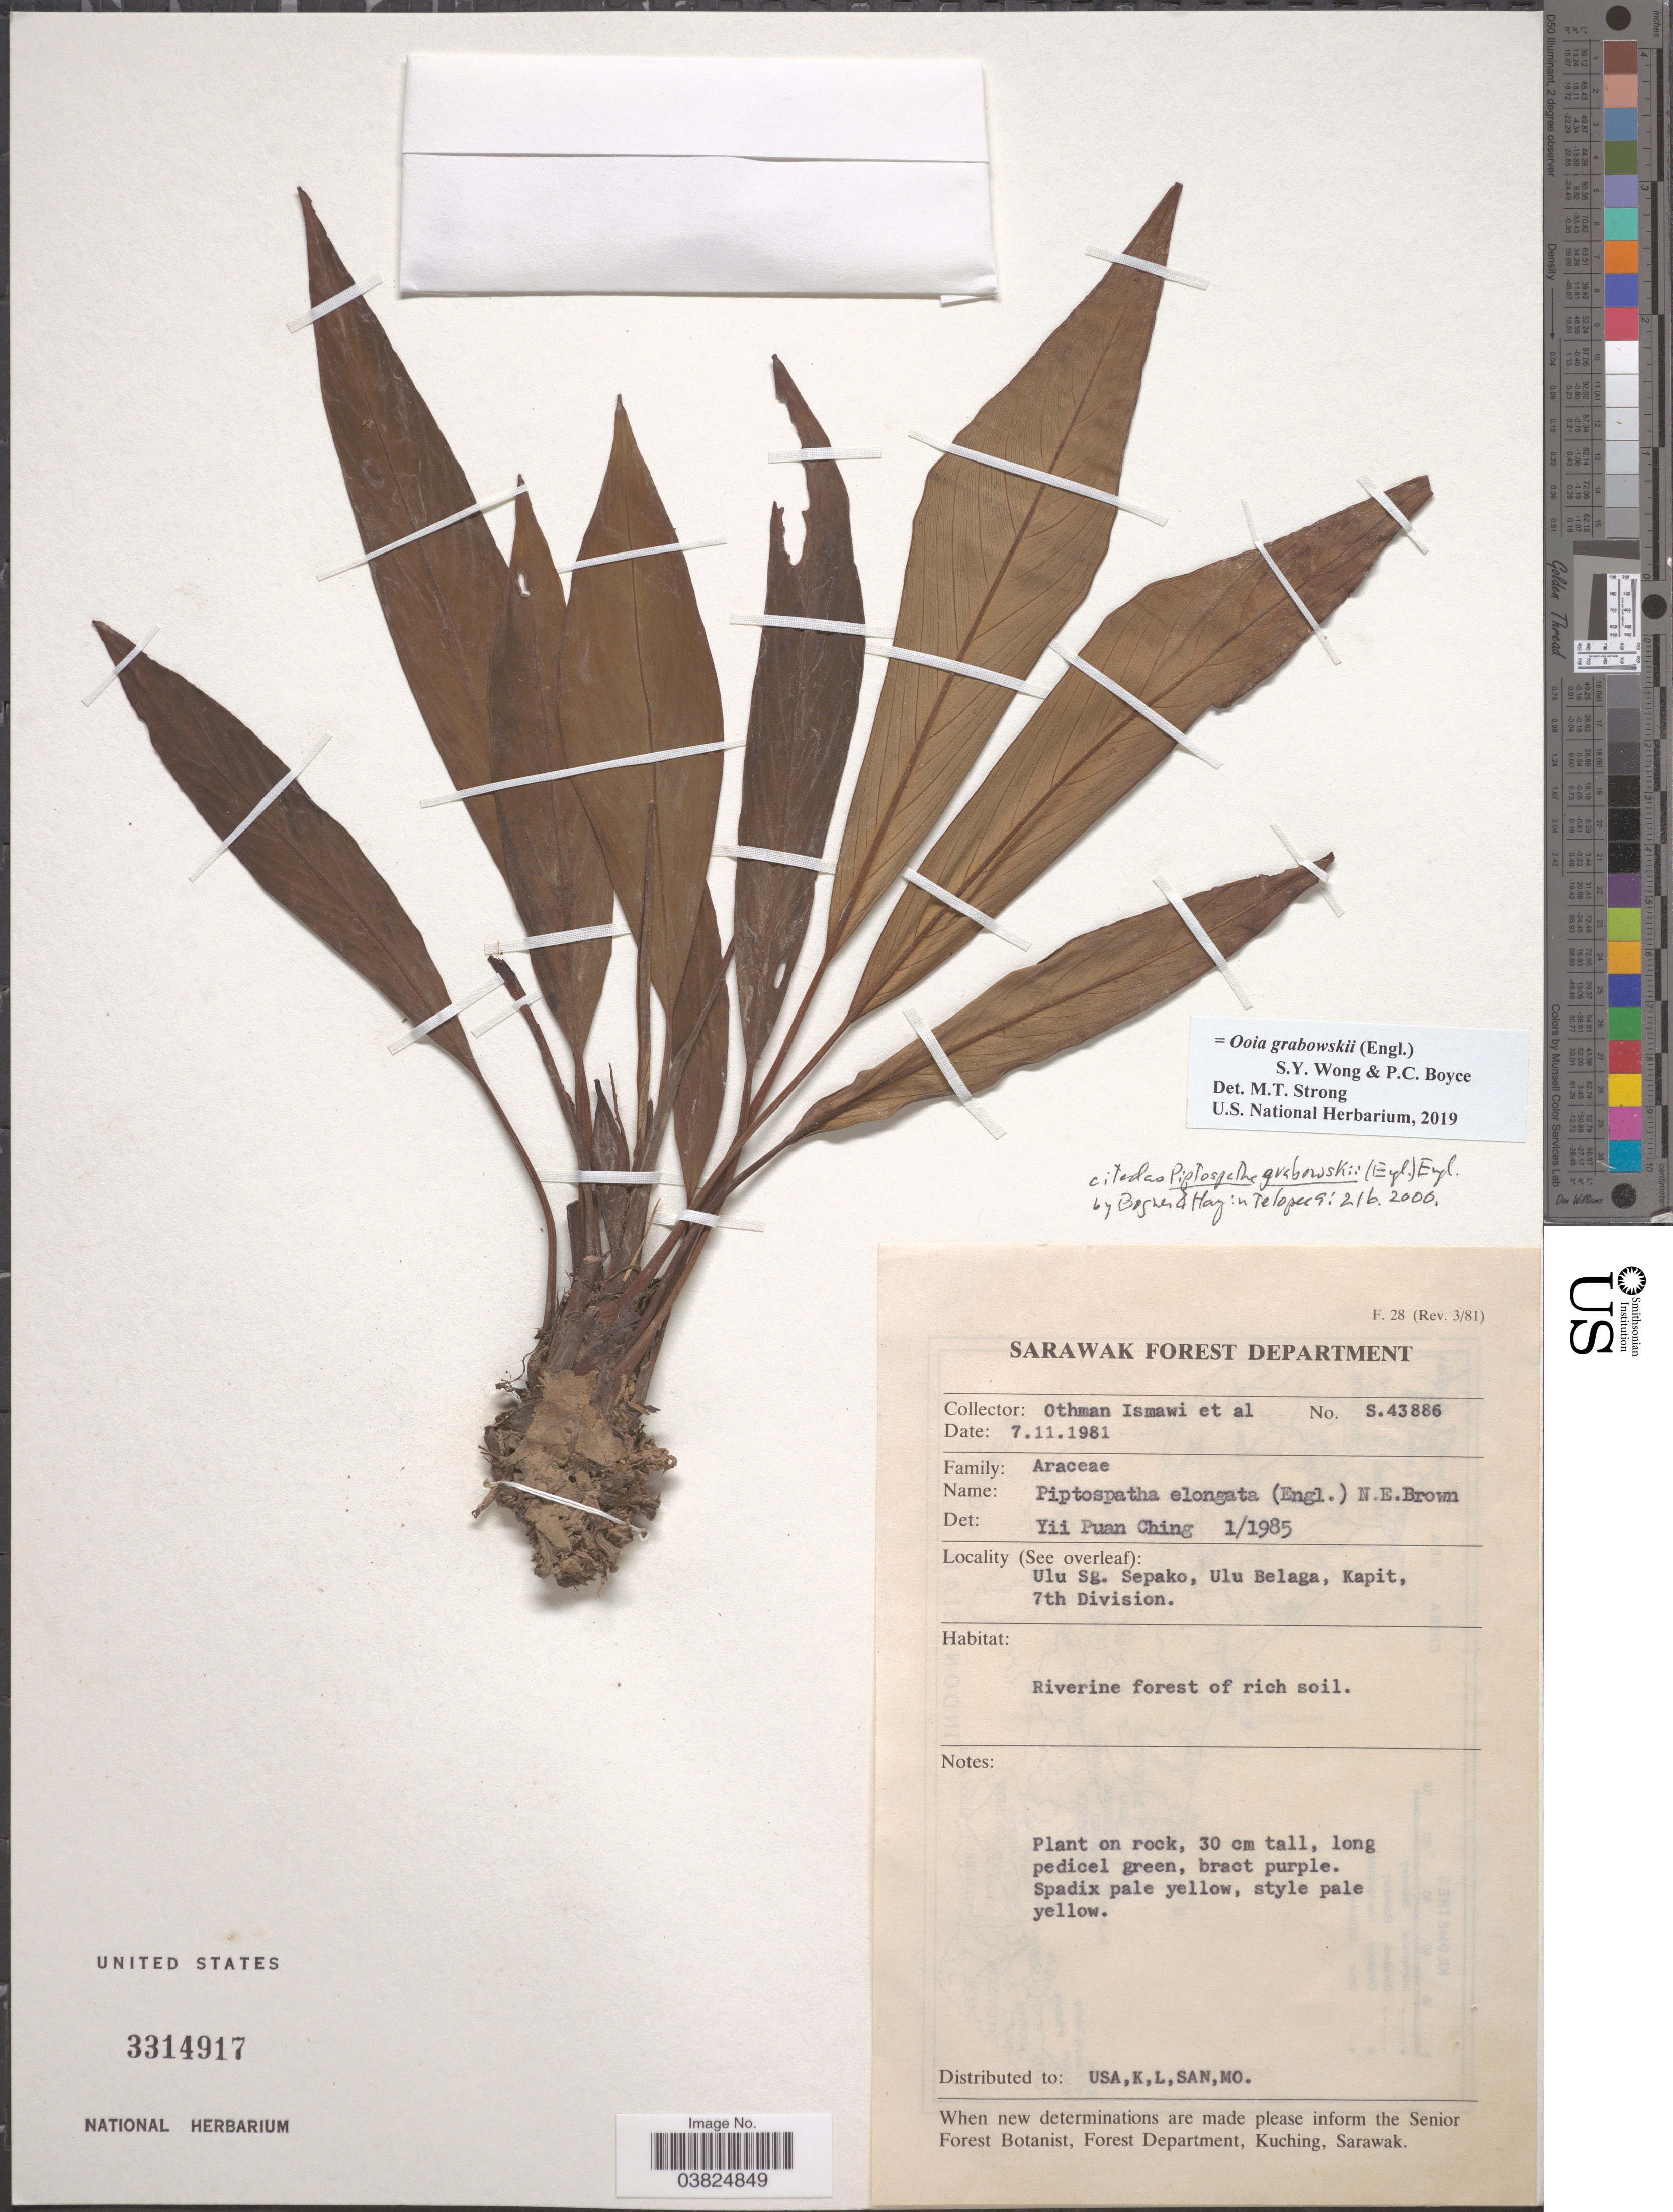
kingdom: Plantae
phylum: Tracheophyta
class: Liliopsida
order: Alismatales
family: Araceae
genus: Ooia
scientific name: Ooia grabowskii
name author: (Engl.) S.Y. Wong & P.C. Boyce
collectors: O. Ismawi & et al.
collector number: S43886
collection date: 1981-11-07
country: Malaysia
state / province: Sarawak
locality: Ulu Sg. Sepako, Ulu Belaga, Kapit, 7th Division.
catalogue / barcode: US 3314917